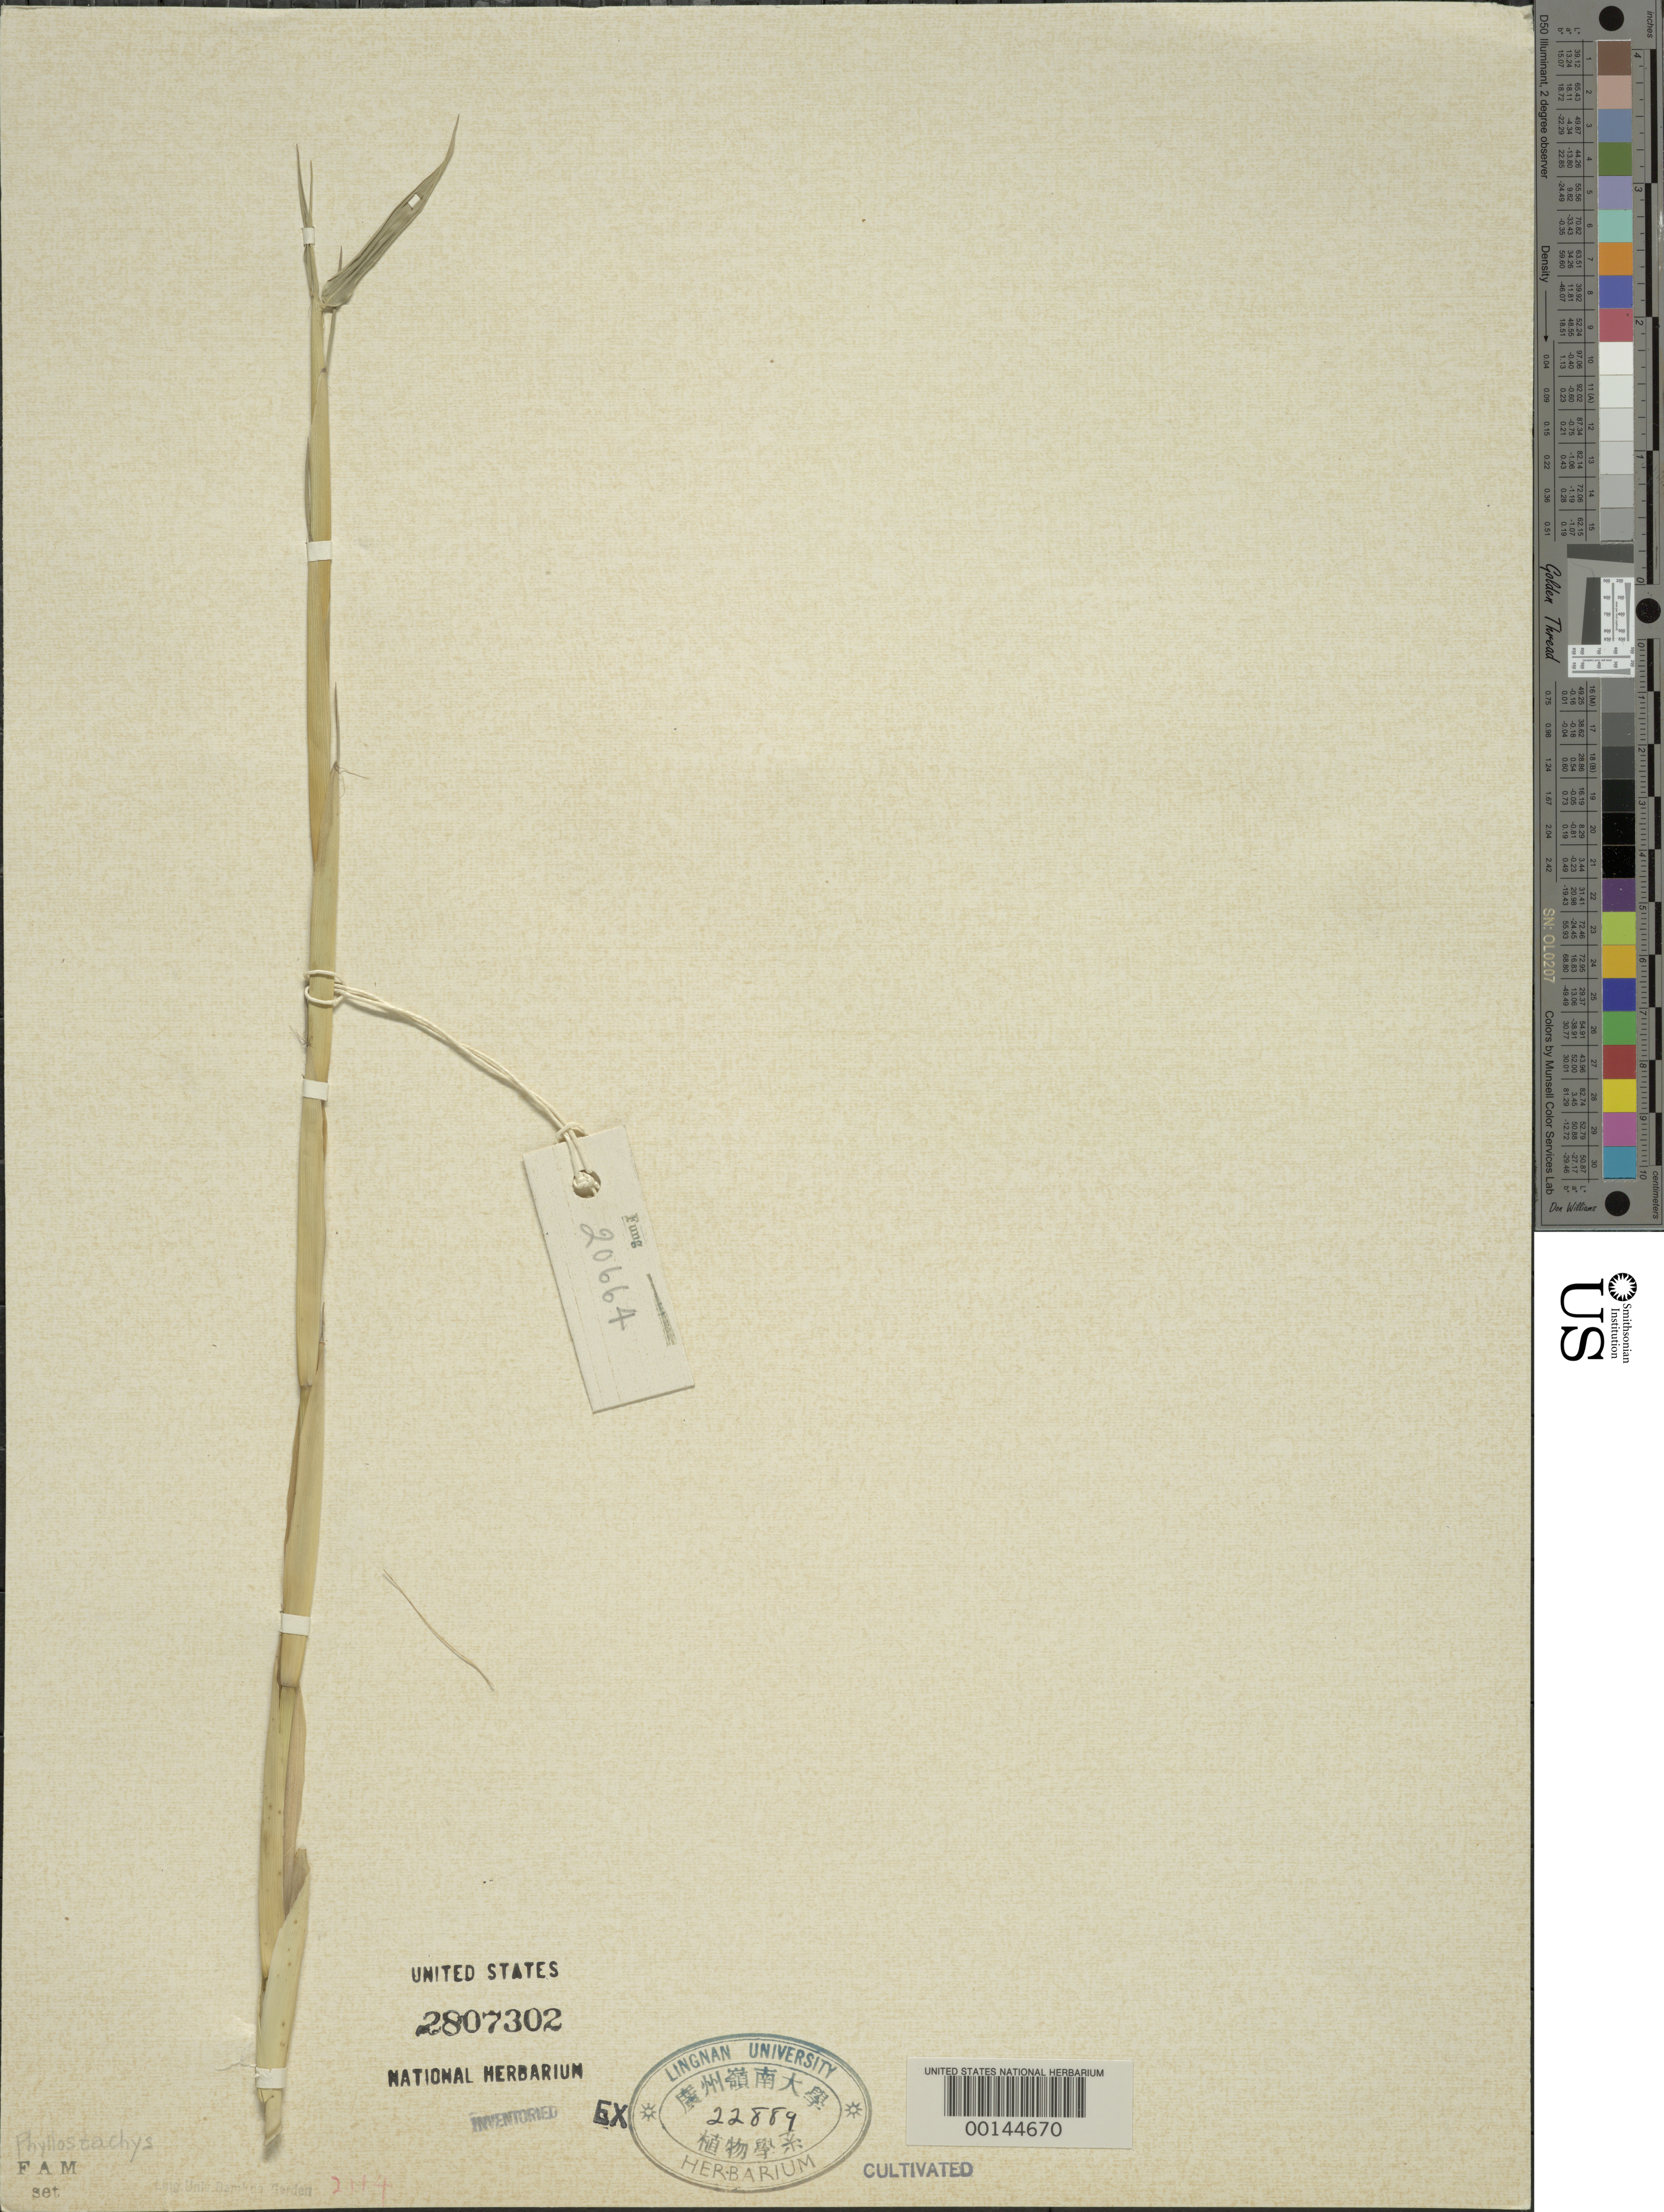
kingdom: Plantae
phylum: Tracheophyta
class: Liliopsida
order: Poales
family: Poaceae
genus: Phyllostachys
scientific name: Phyllostachys sp.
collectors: H. L. Fung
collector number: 20664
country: China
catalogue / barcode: US 2807302